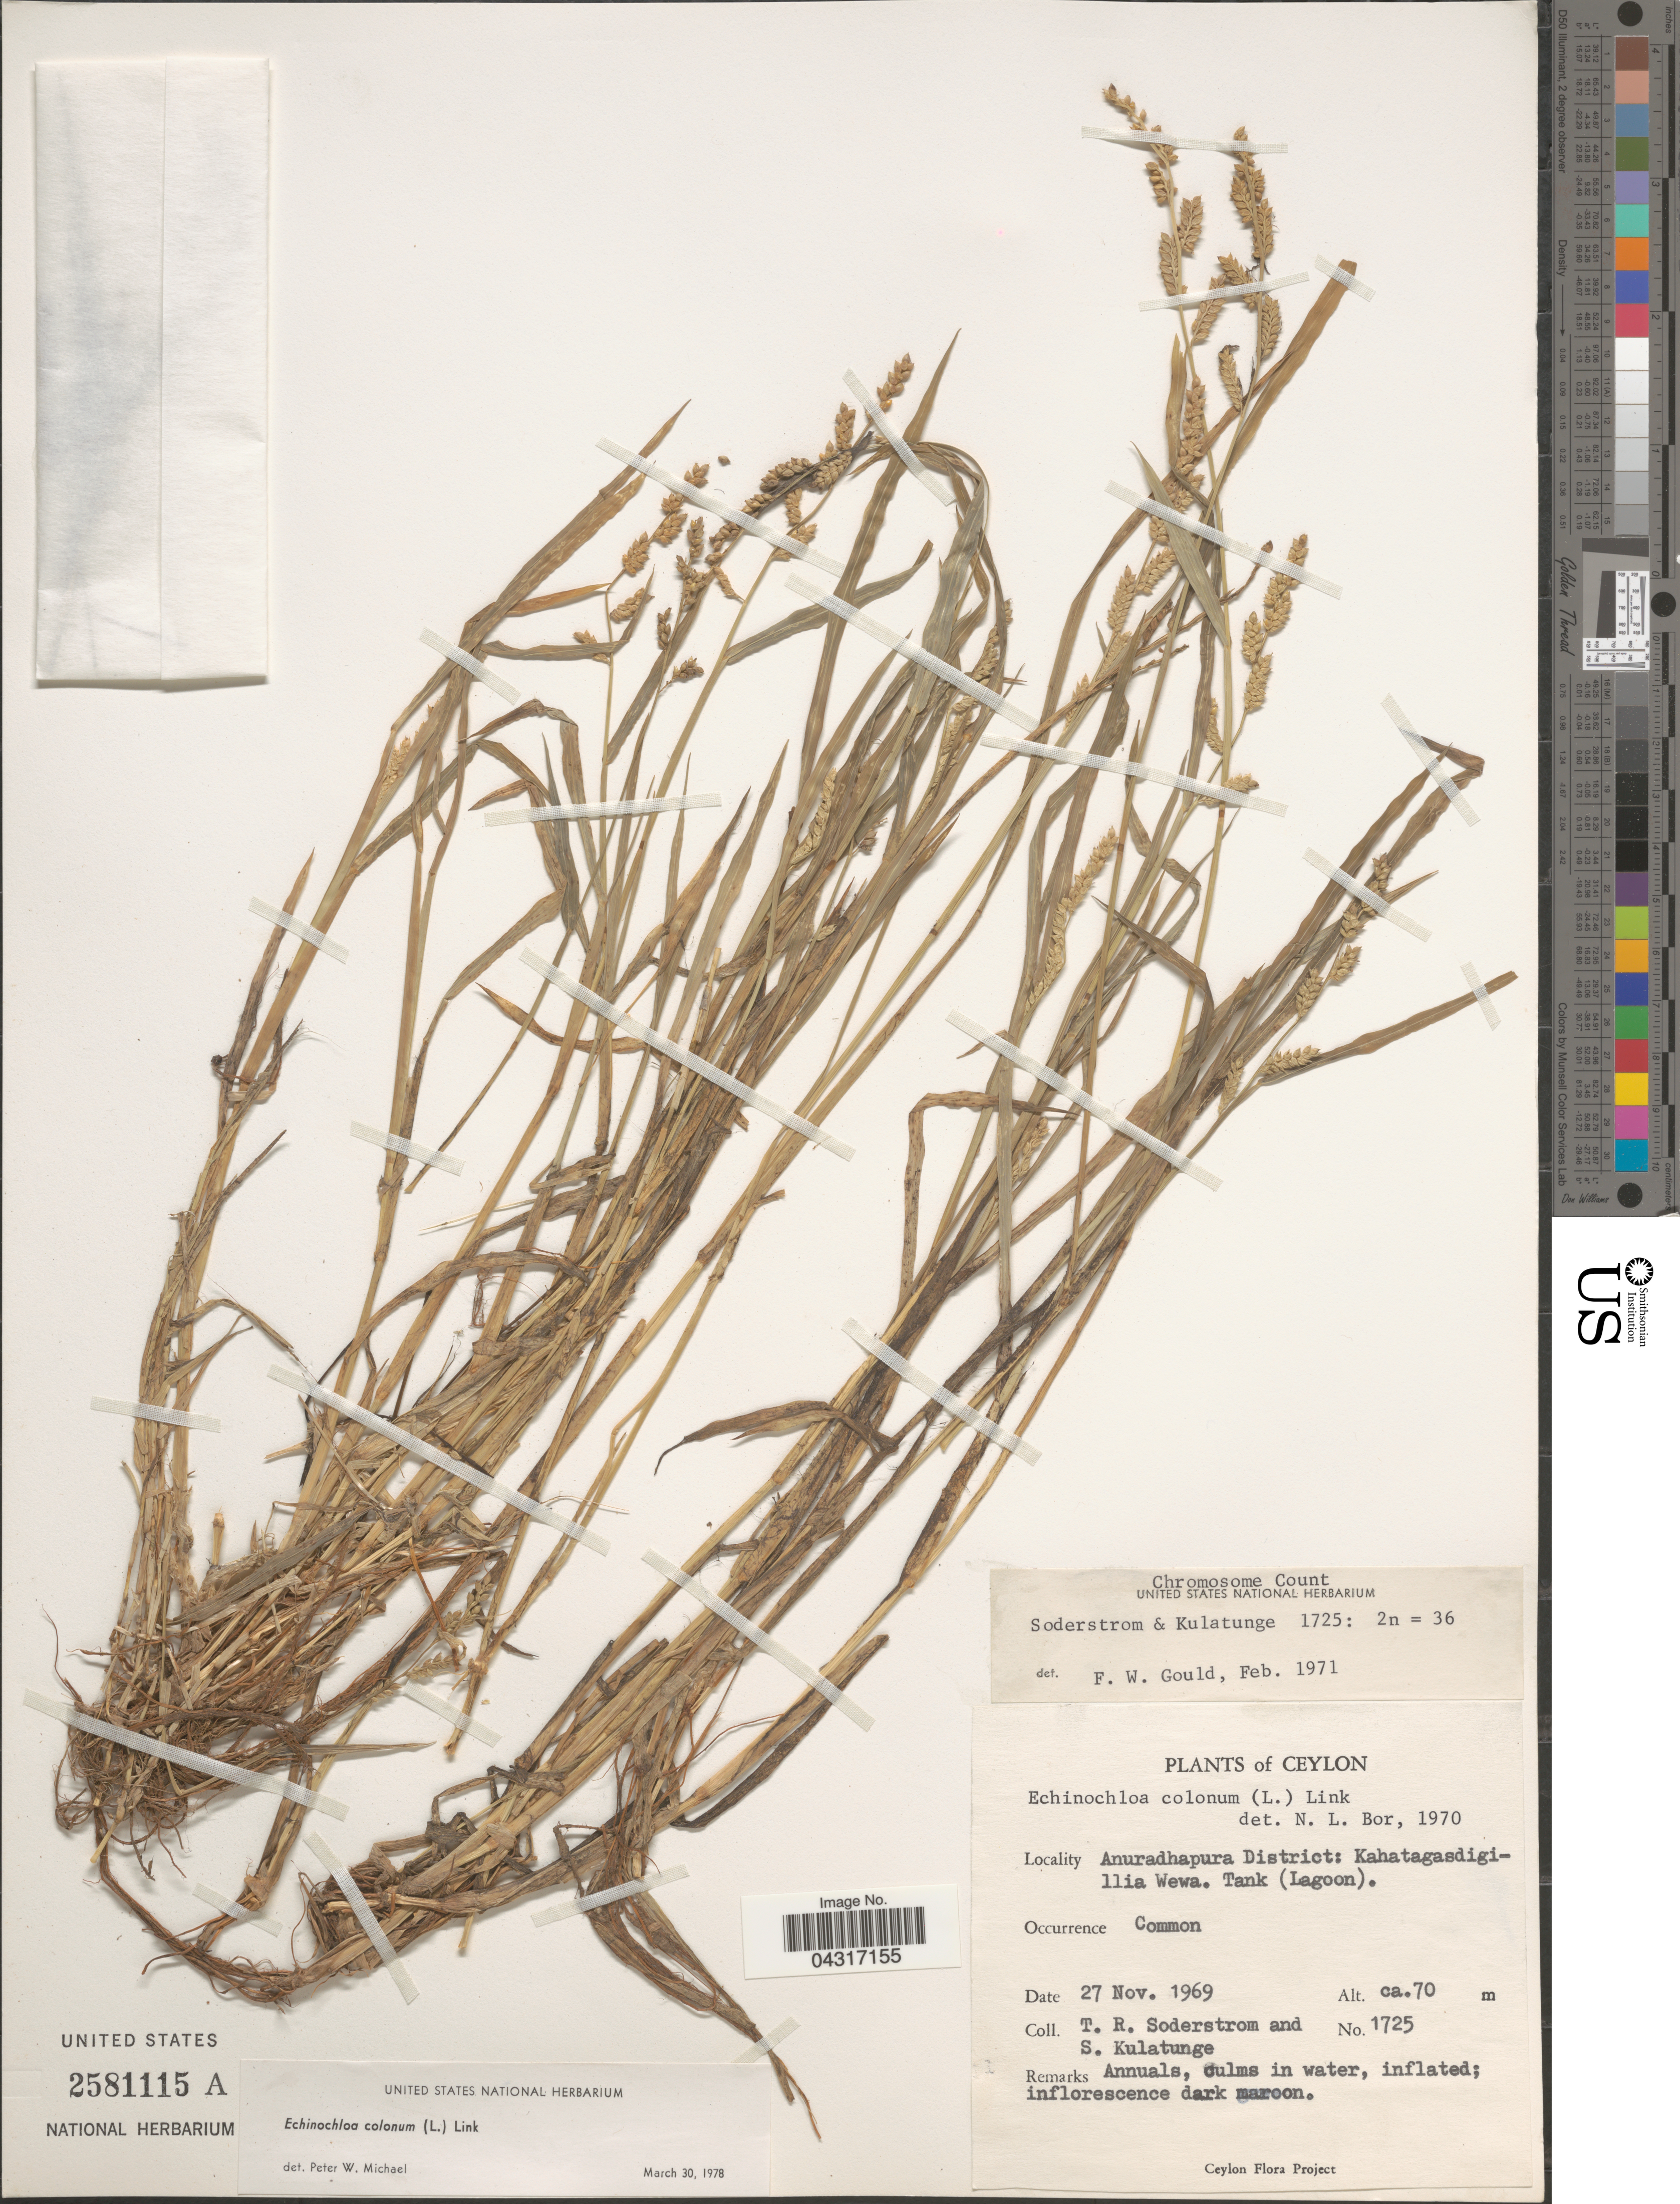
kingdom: Plantae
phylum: Tracheophyta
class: Liliopsida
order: Poales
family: Poaceae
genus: Echinochloa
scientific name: Echinochloa colona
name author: (L.) Link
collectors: T. R. Soderstrom & S. Kulatunge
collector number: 1725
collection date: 1969-11-27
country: Sri Lanka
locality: Ceylon. Anuradhapura District: Kahatagasdigillia Wewa. Tank (Lagoon).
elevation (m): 70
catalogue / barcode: US 2581115A